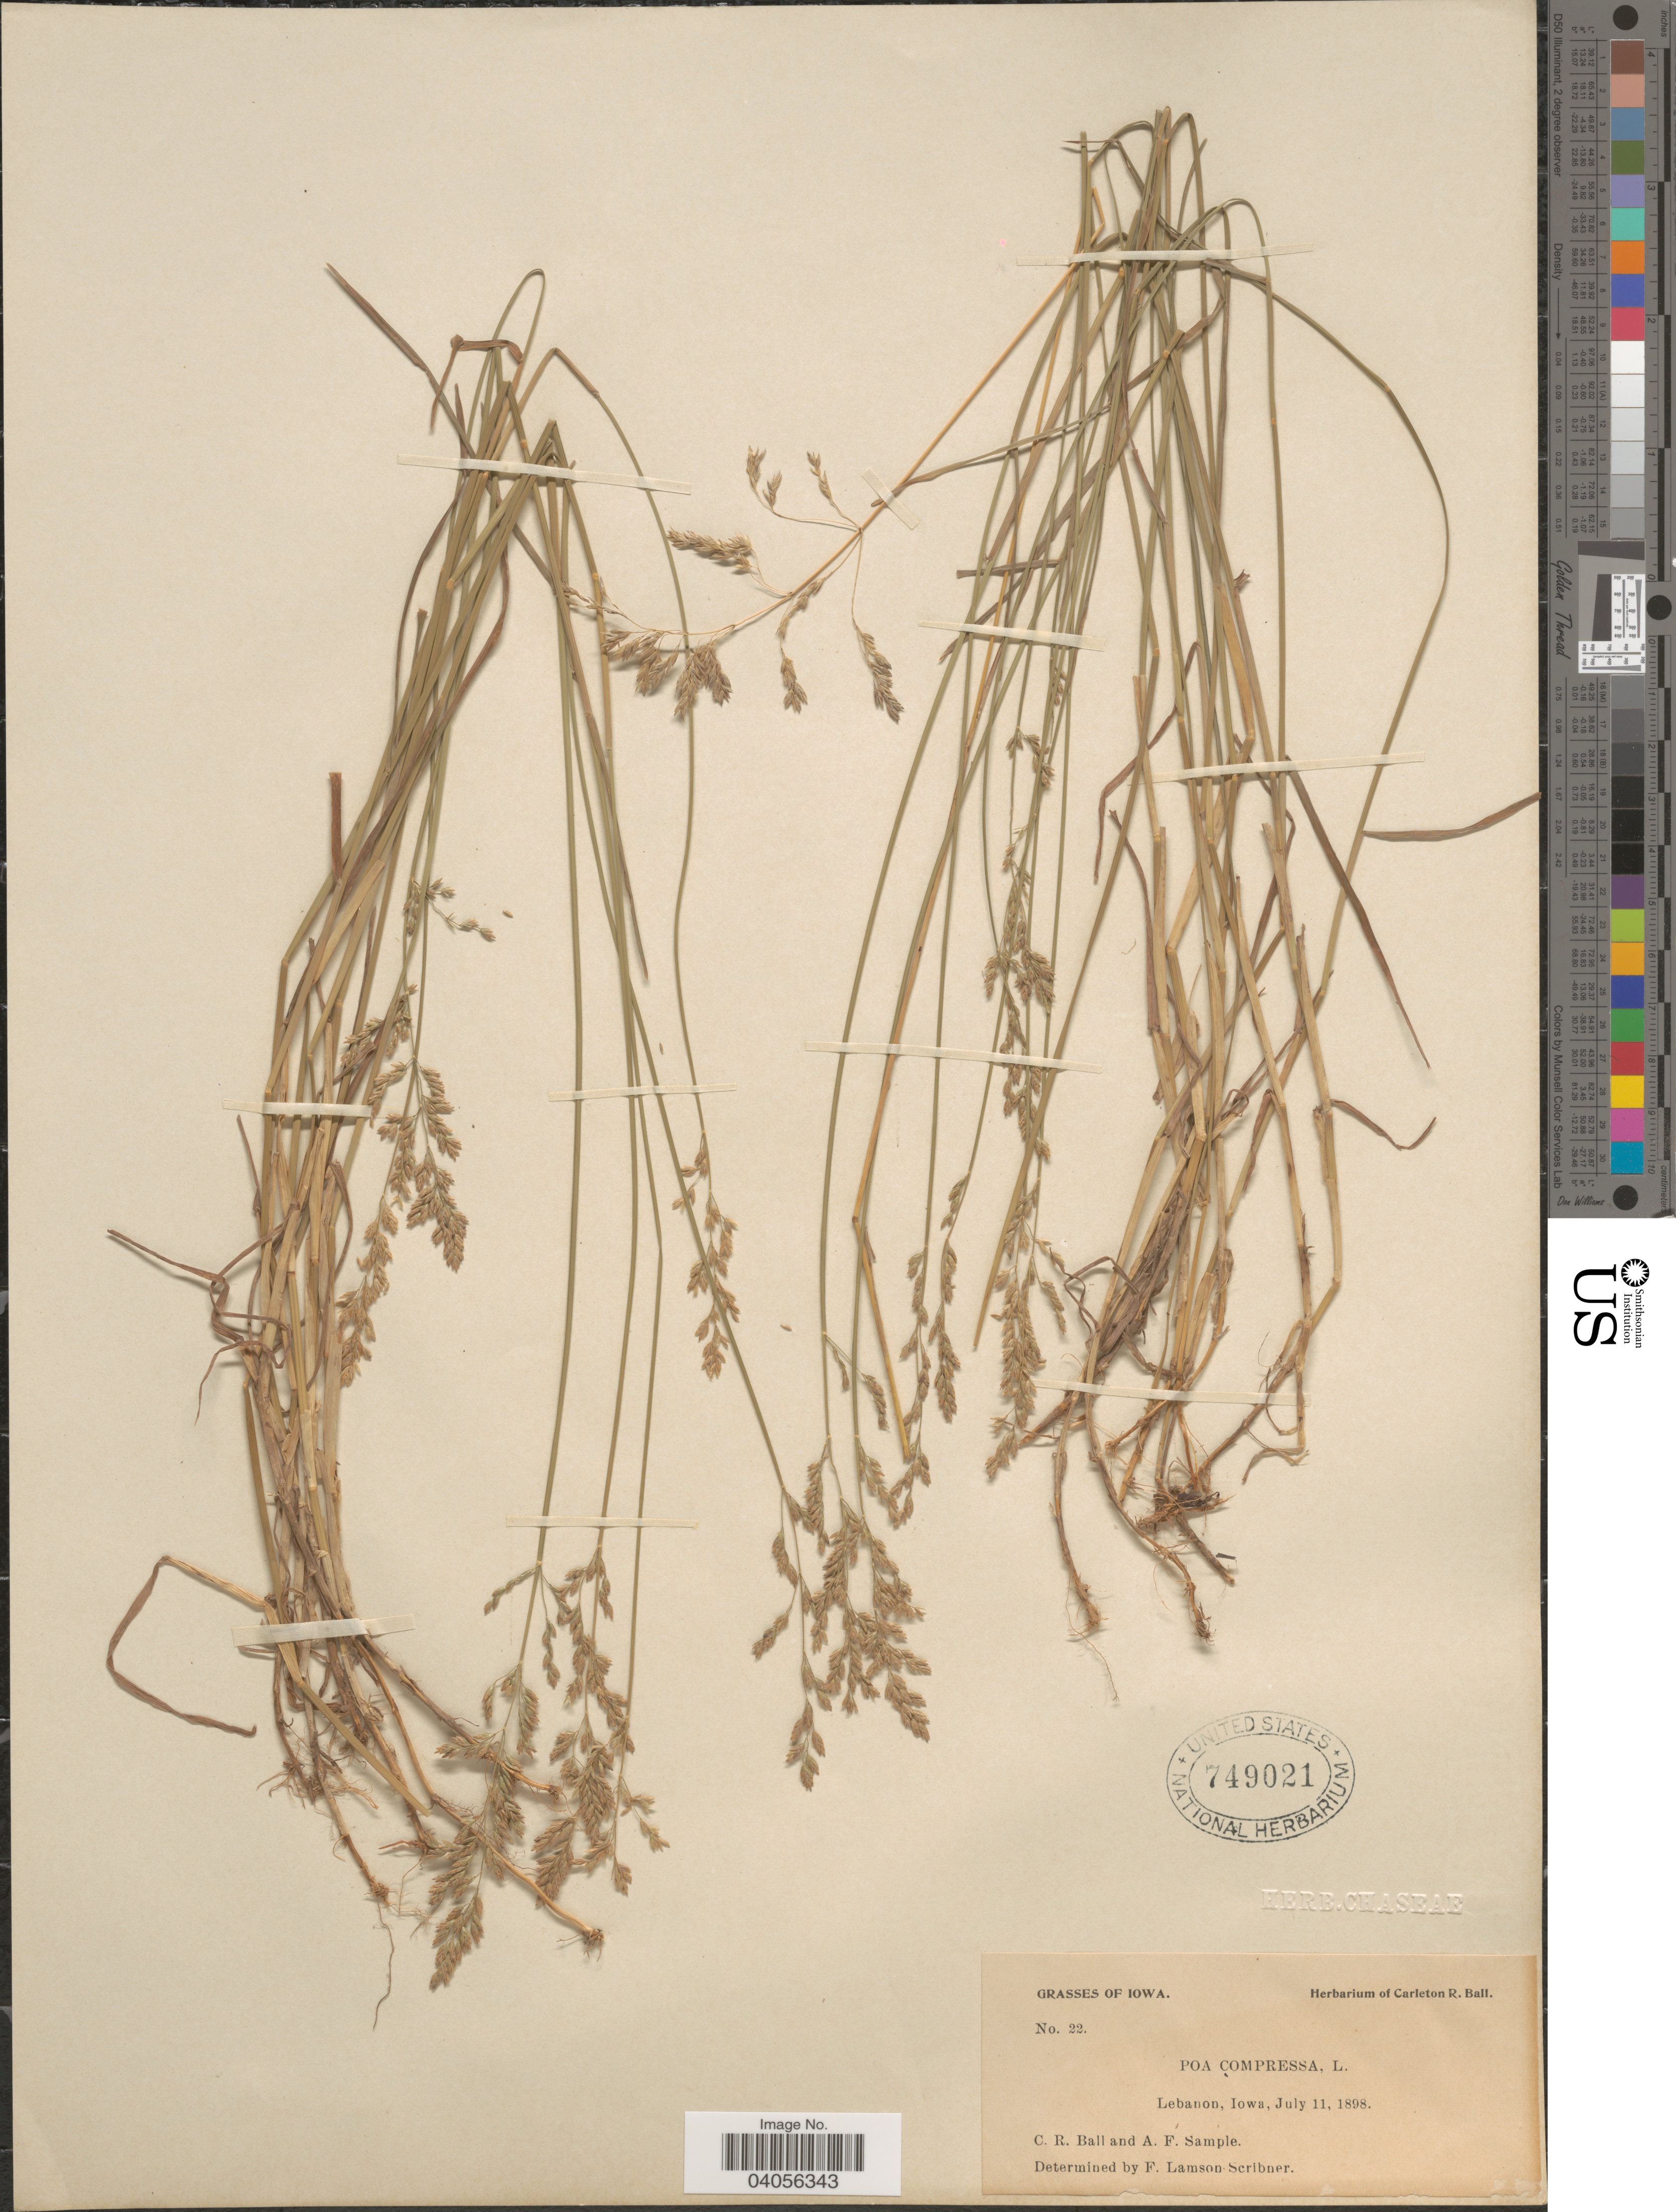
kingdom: Plantae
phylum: Tracheophyta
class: Liliopsida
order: Poales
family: Poaceae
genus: Poa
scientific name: Poa compressa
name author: L.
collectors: C. R. Ball & A. Sample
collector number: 22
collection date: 1898-07-11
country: United States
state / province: Iowa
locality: Lebanon.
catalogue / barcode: US 749021